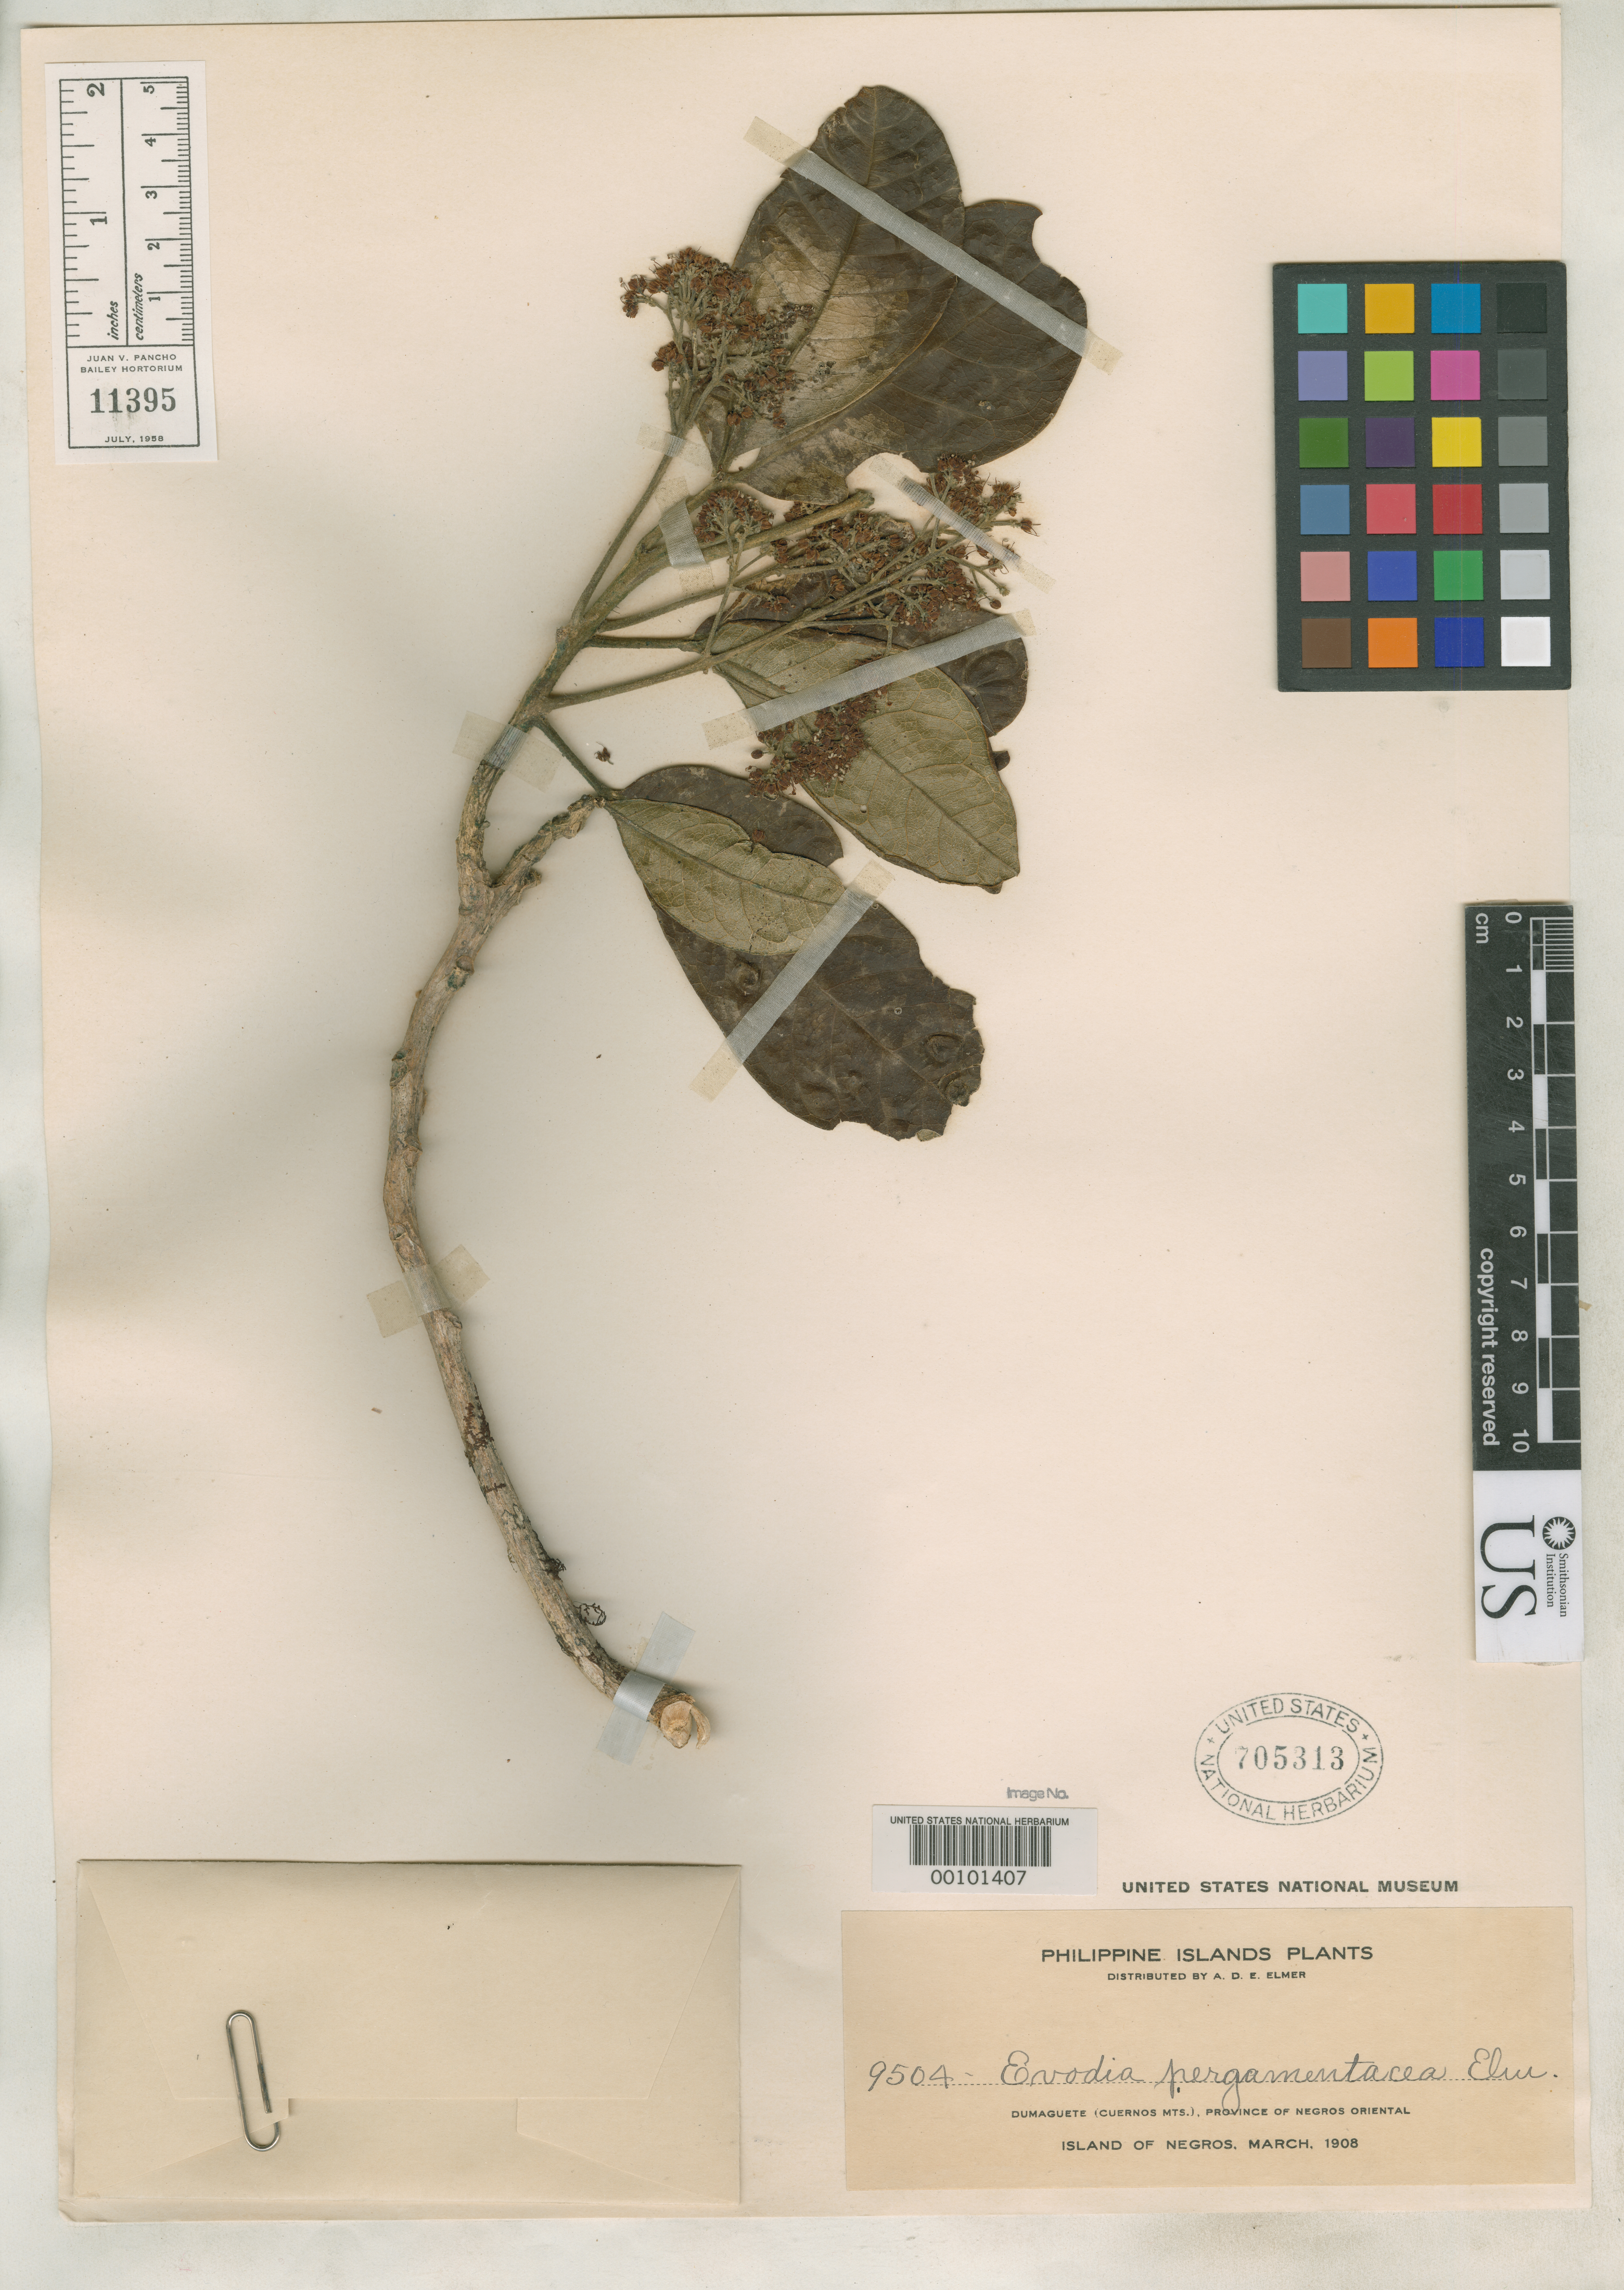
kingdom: Plantae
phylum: Tracheophyta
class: Magnoliopsida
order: Sapindales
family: Rutaceae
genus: Euodia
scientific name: Euodia pergamentacea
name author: Elmer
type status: Isotype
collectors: A. D. E. Elmer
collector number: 9504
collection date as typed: Mar 1908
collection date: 1908-03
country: Philippines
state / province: Central Visayas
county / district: Negros Oriental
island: Negros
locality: Dumaguete, Cuernos Mtns.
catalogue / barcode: US 705313